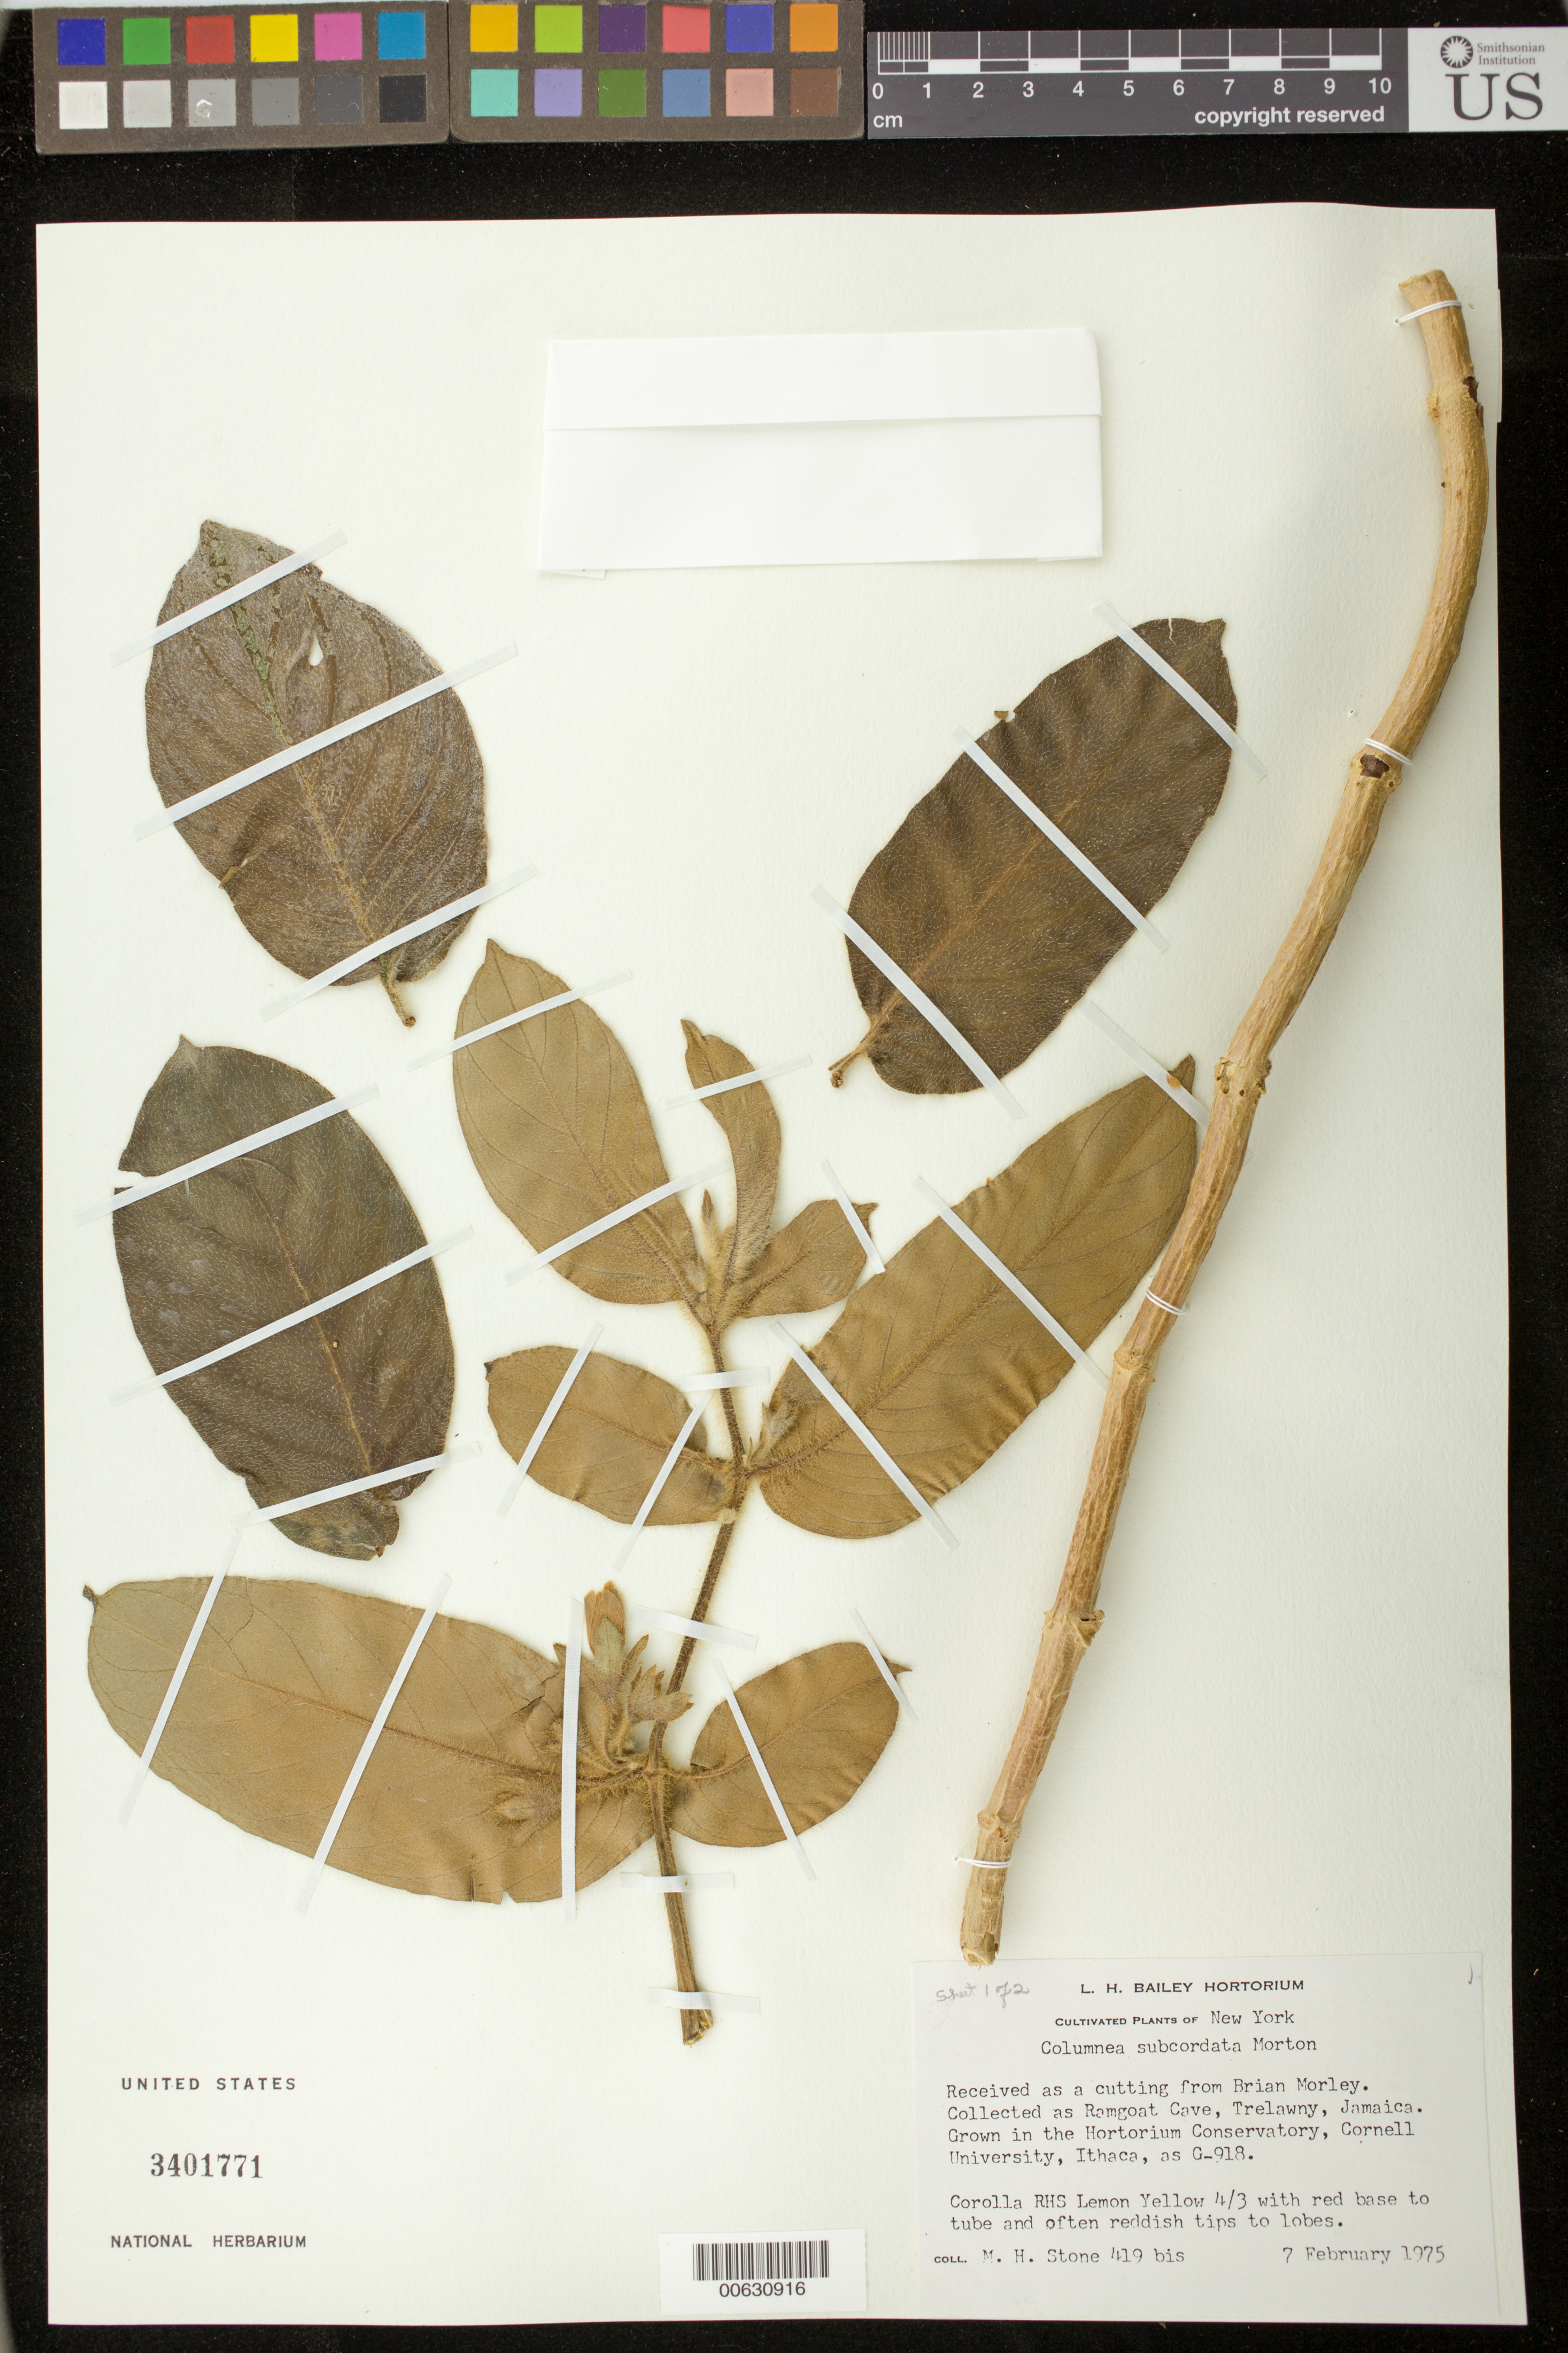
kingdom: Plantae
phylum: Tracheophyta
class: Magnoliopsida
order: Lamiales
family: Gesneriaceae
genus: Columnea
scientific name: Columnea subcordata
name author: C.V. Morton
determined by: Skog, Laurence E.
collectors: M. Stone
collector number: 419 bis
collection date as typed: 07 Feb 1975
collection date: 1975-02-07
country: Jamaica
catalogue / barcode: US 3401771